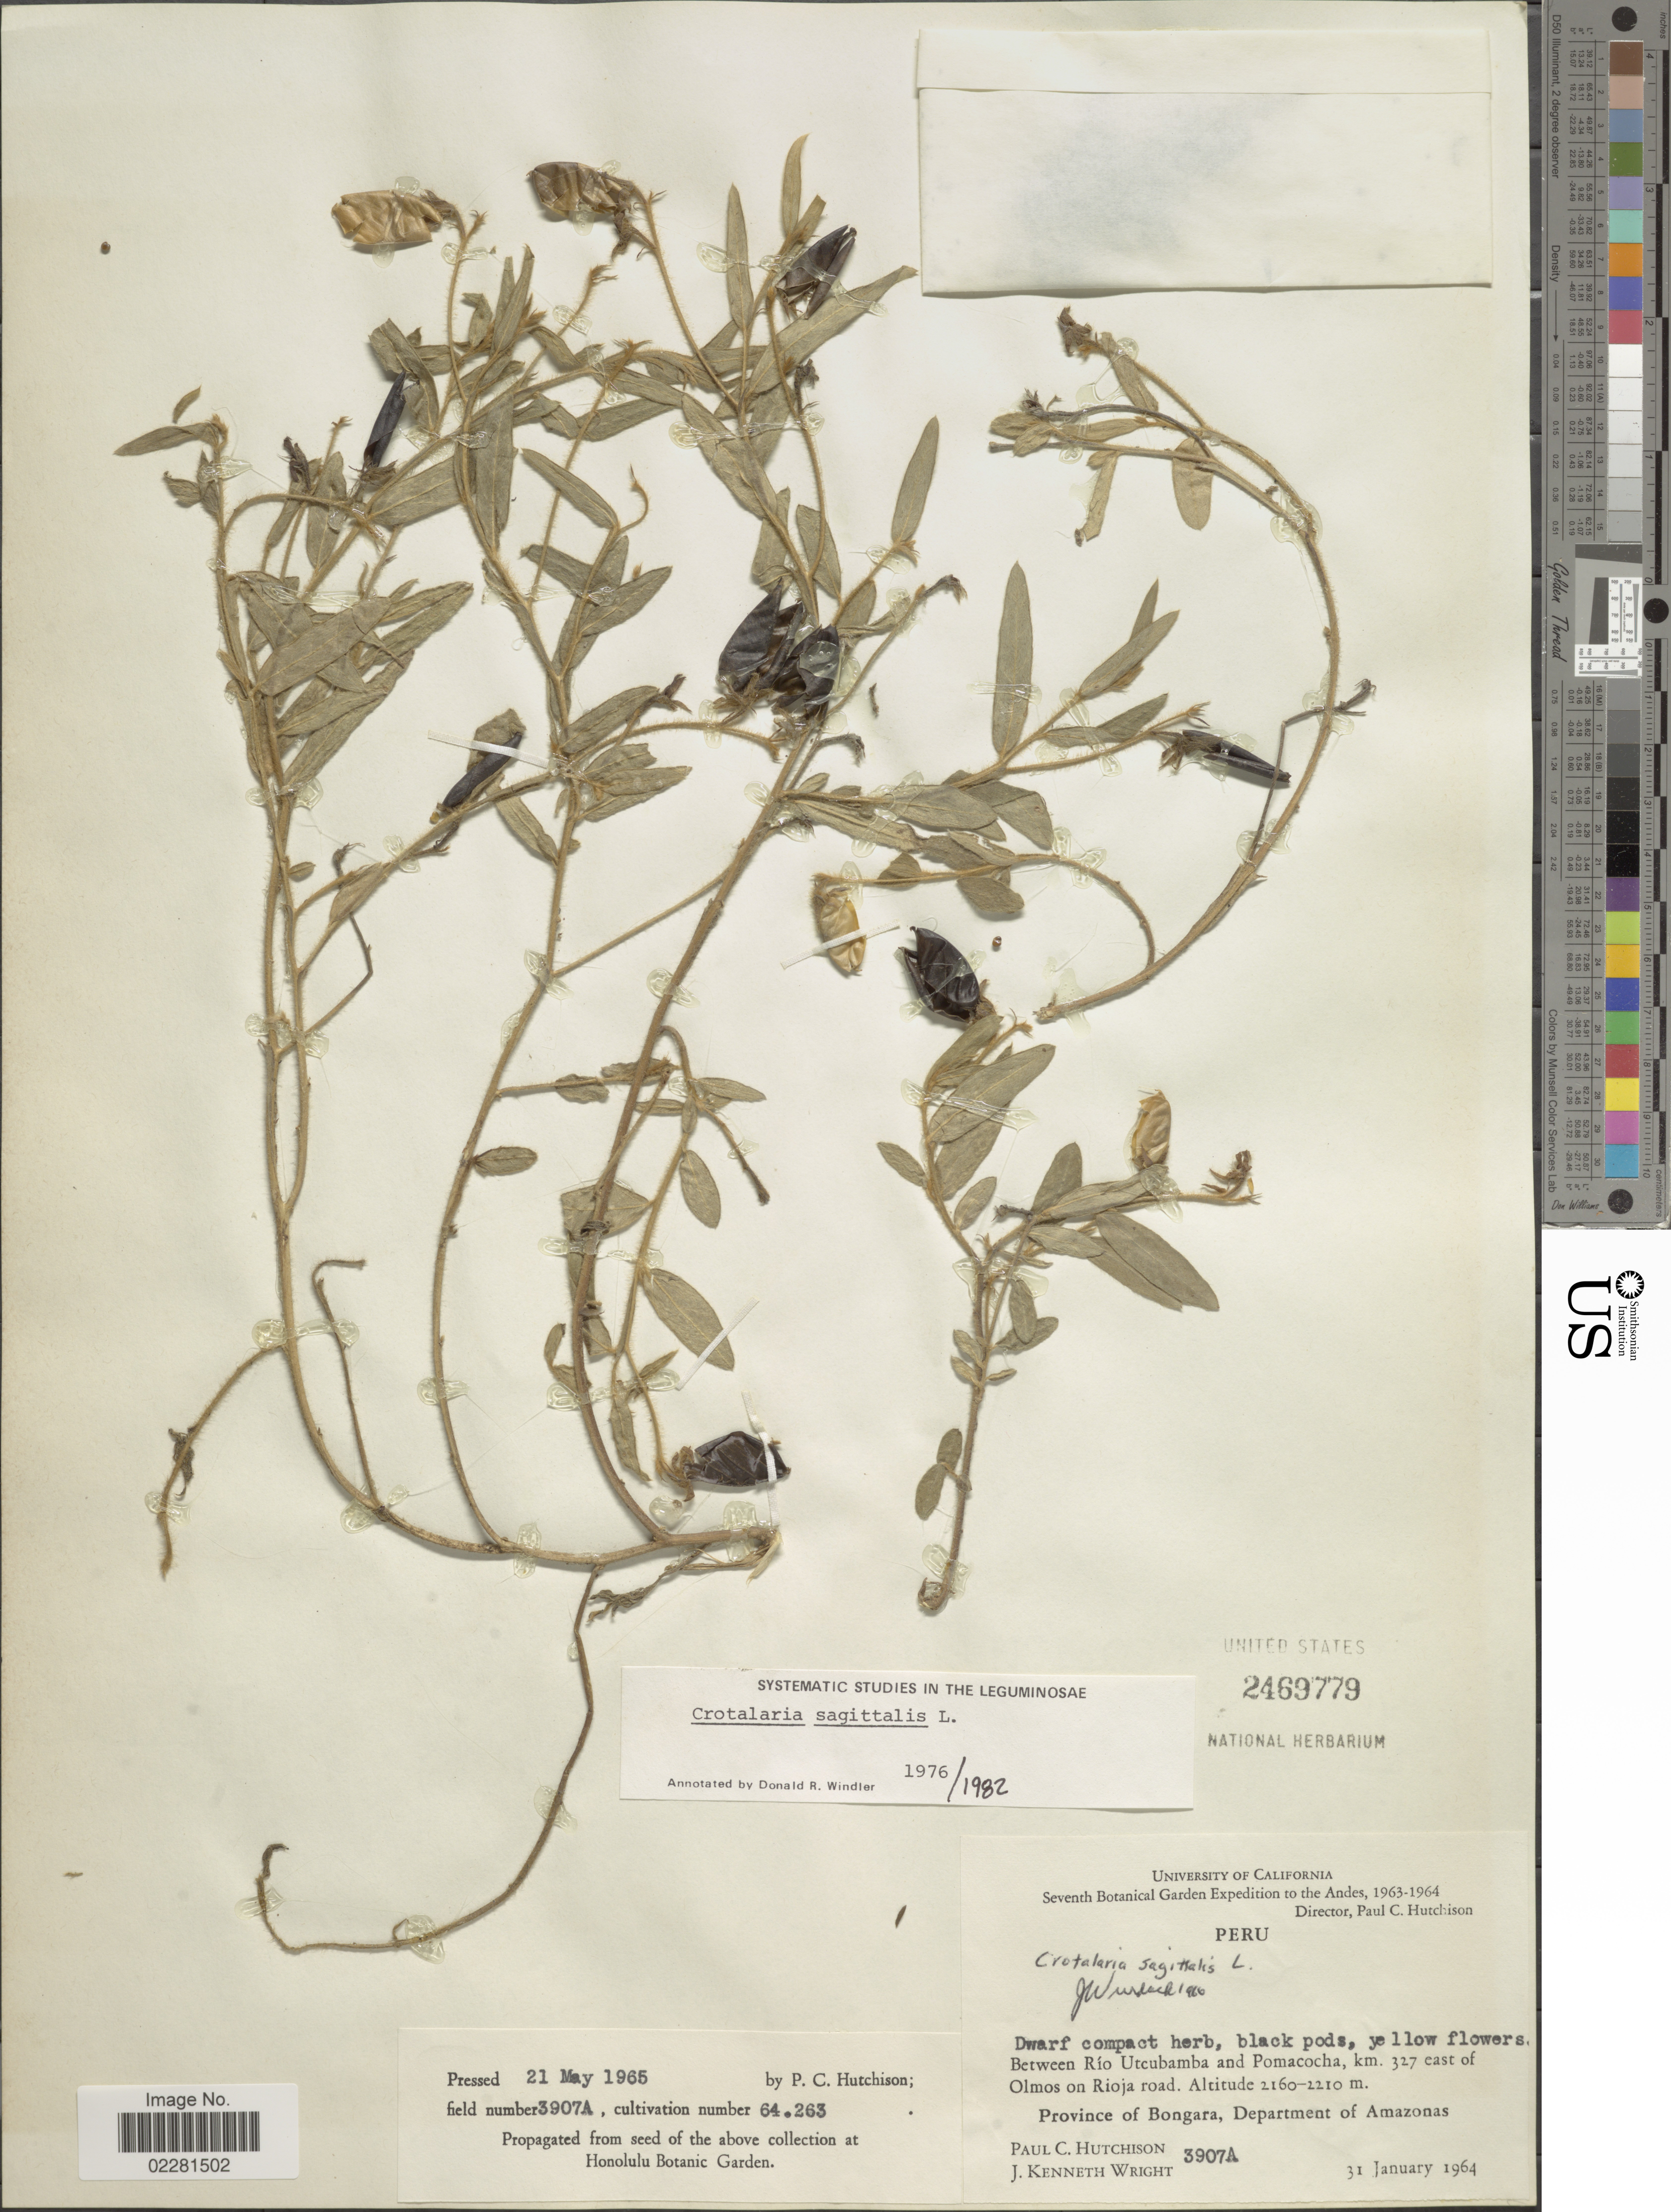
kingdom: Plantae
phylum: Tracheophyta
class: Magnoliopsida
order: Fabales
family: Fabaceae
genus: Crotalaria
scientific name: Crotalaria sagittalis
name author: L.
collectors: P. C. Hutchison & J. K. Wright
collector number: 3907A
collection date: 1964-01-31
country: Peru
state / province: Amazonas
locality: Andes, between Rio Ucubamba and Pomacocha, km 327 east of Olmos on Rioja road, Province of Bongara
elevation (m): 2160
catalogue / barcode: US 2469779